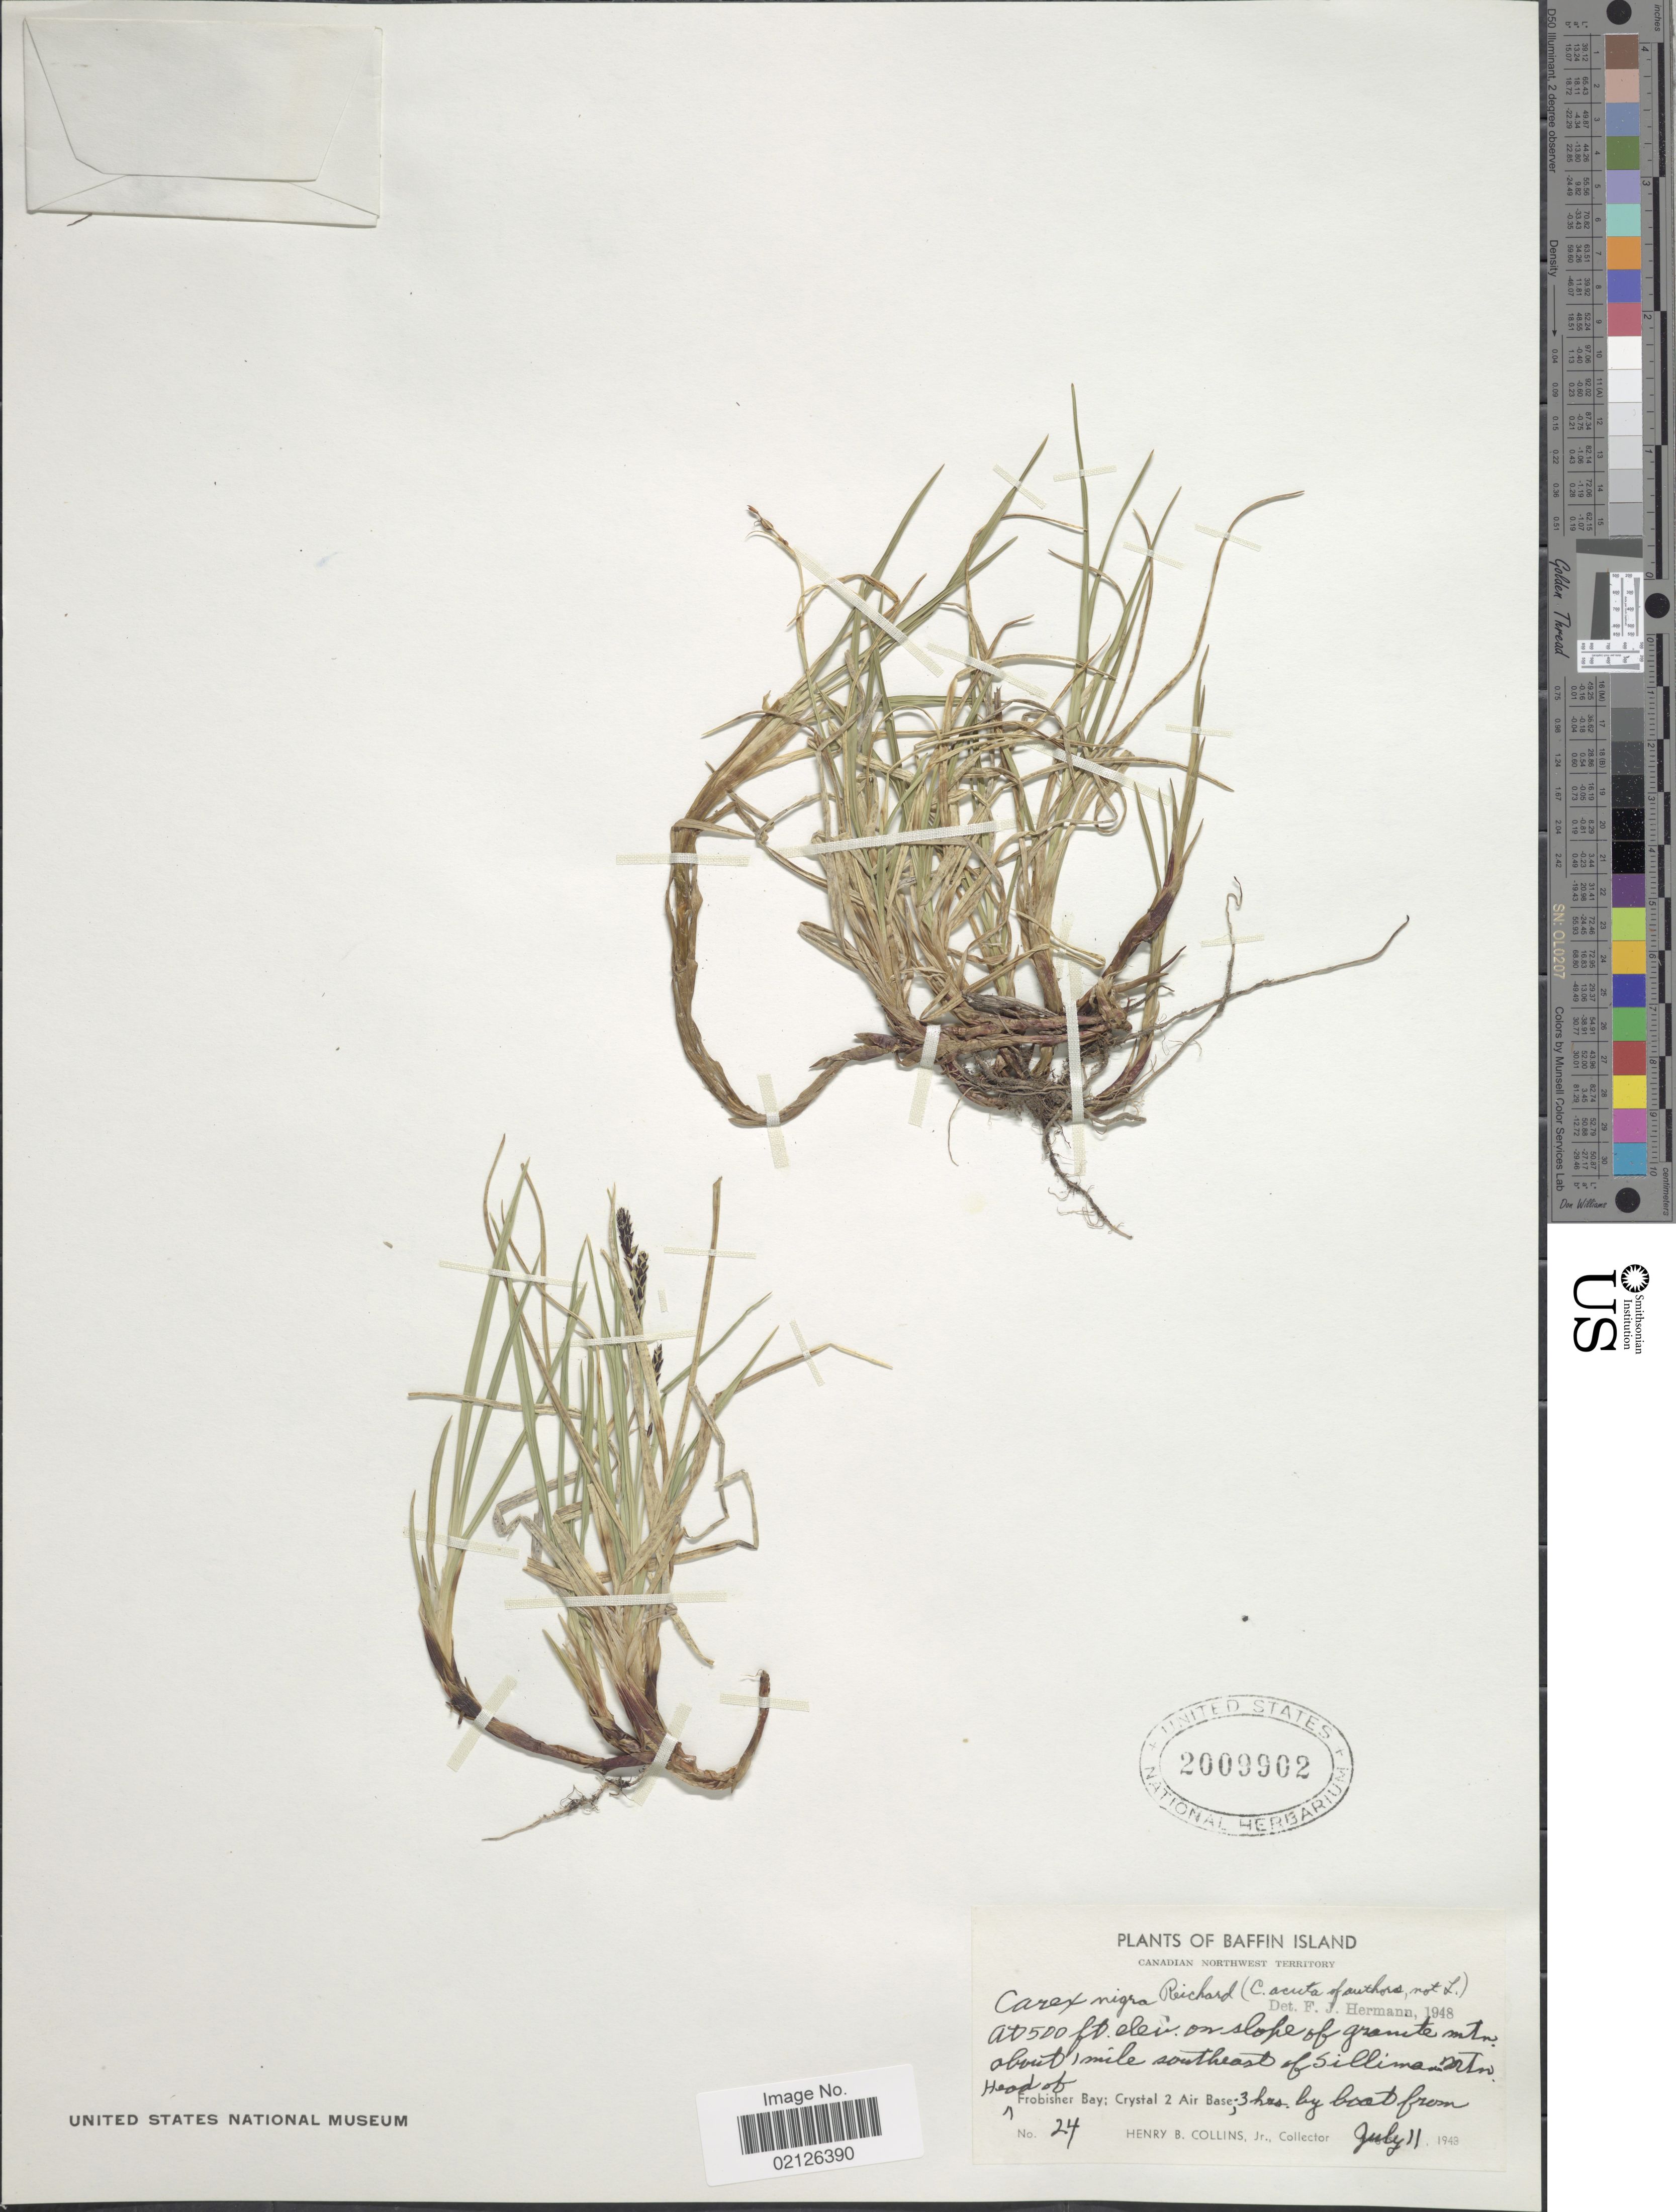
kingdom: Plantae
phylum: Tracheophyta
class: Liliopsida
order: Poales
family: Cyperaceae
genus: Carex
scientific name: Carex nigra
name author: (L.) Reichard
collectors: H. Collins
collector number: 24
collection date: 1948-07-11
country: Canada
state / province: Northwest Territories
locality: Baffin Island, Canadian Northwest Territory, on slope of granite mtn about 1 mile southeast of Sillima Mtn. Head of Frobisher; Crystal 2 Air base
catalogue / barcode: US 2009902